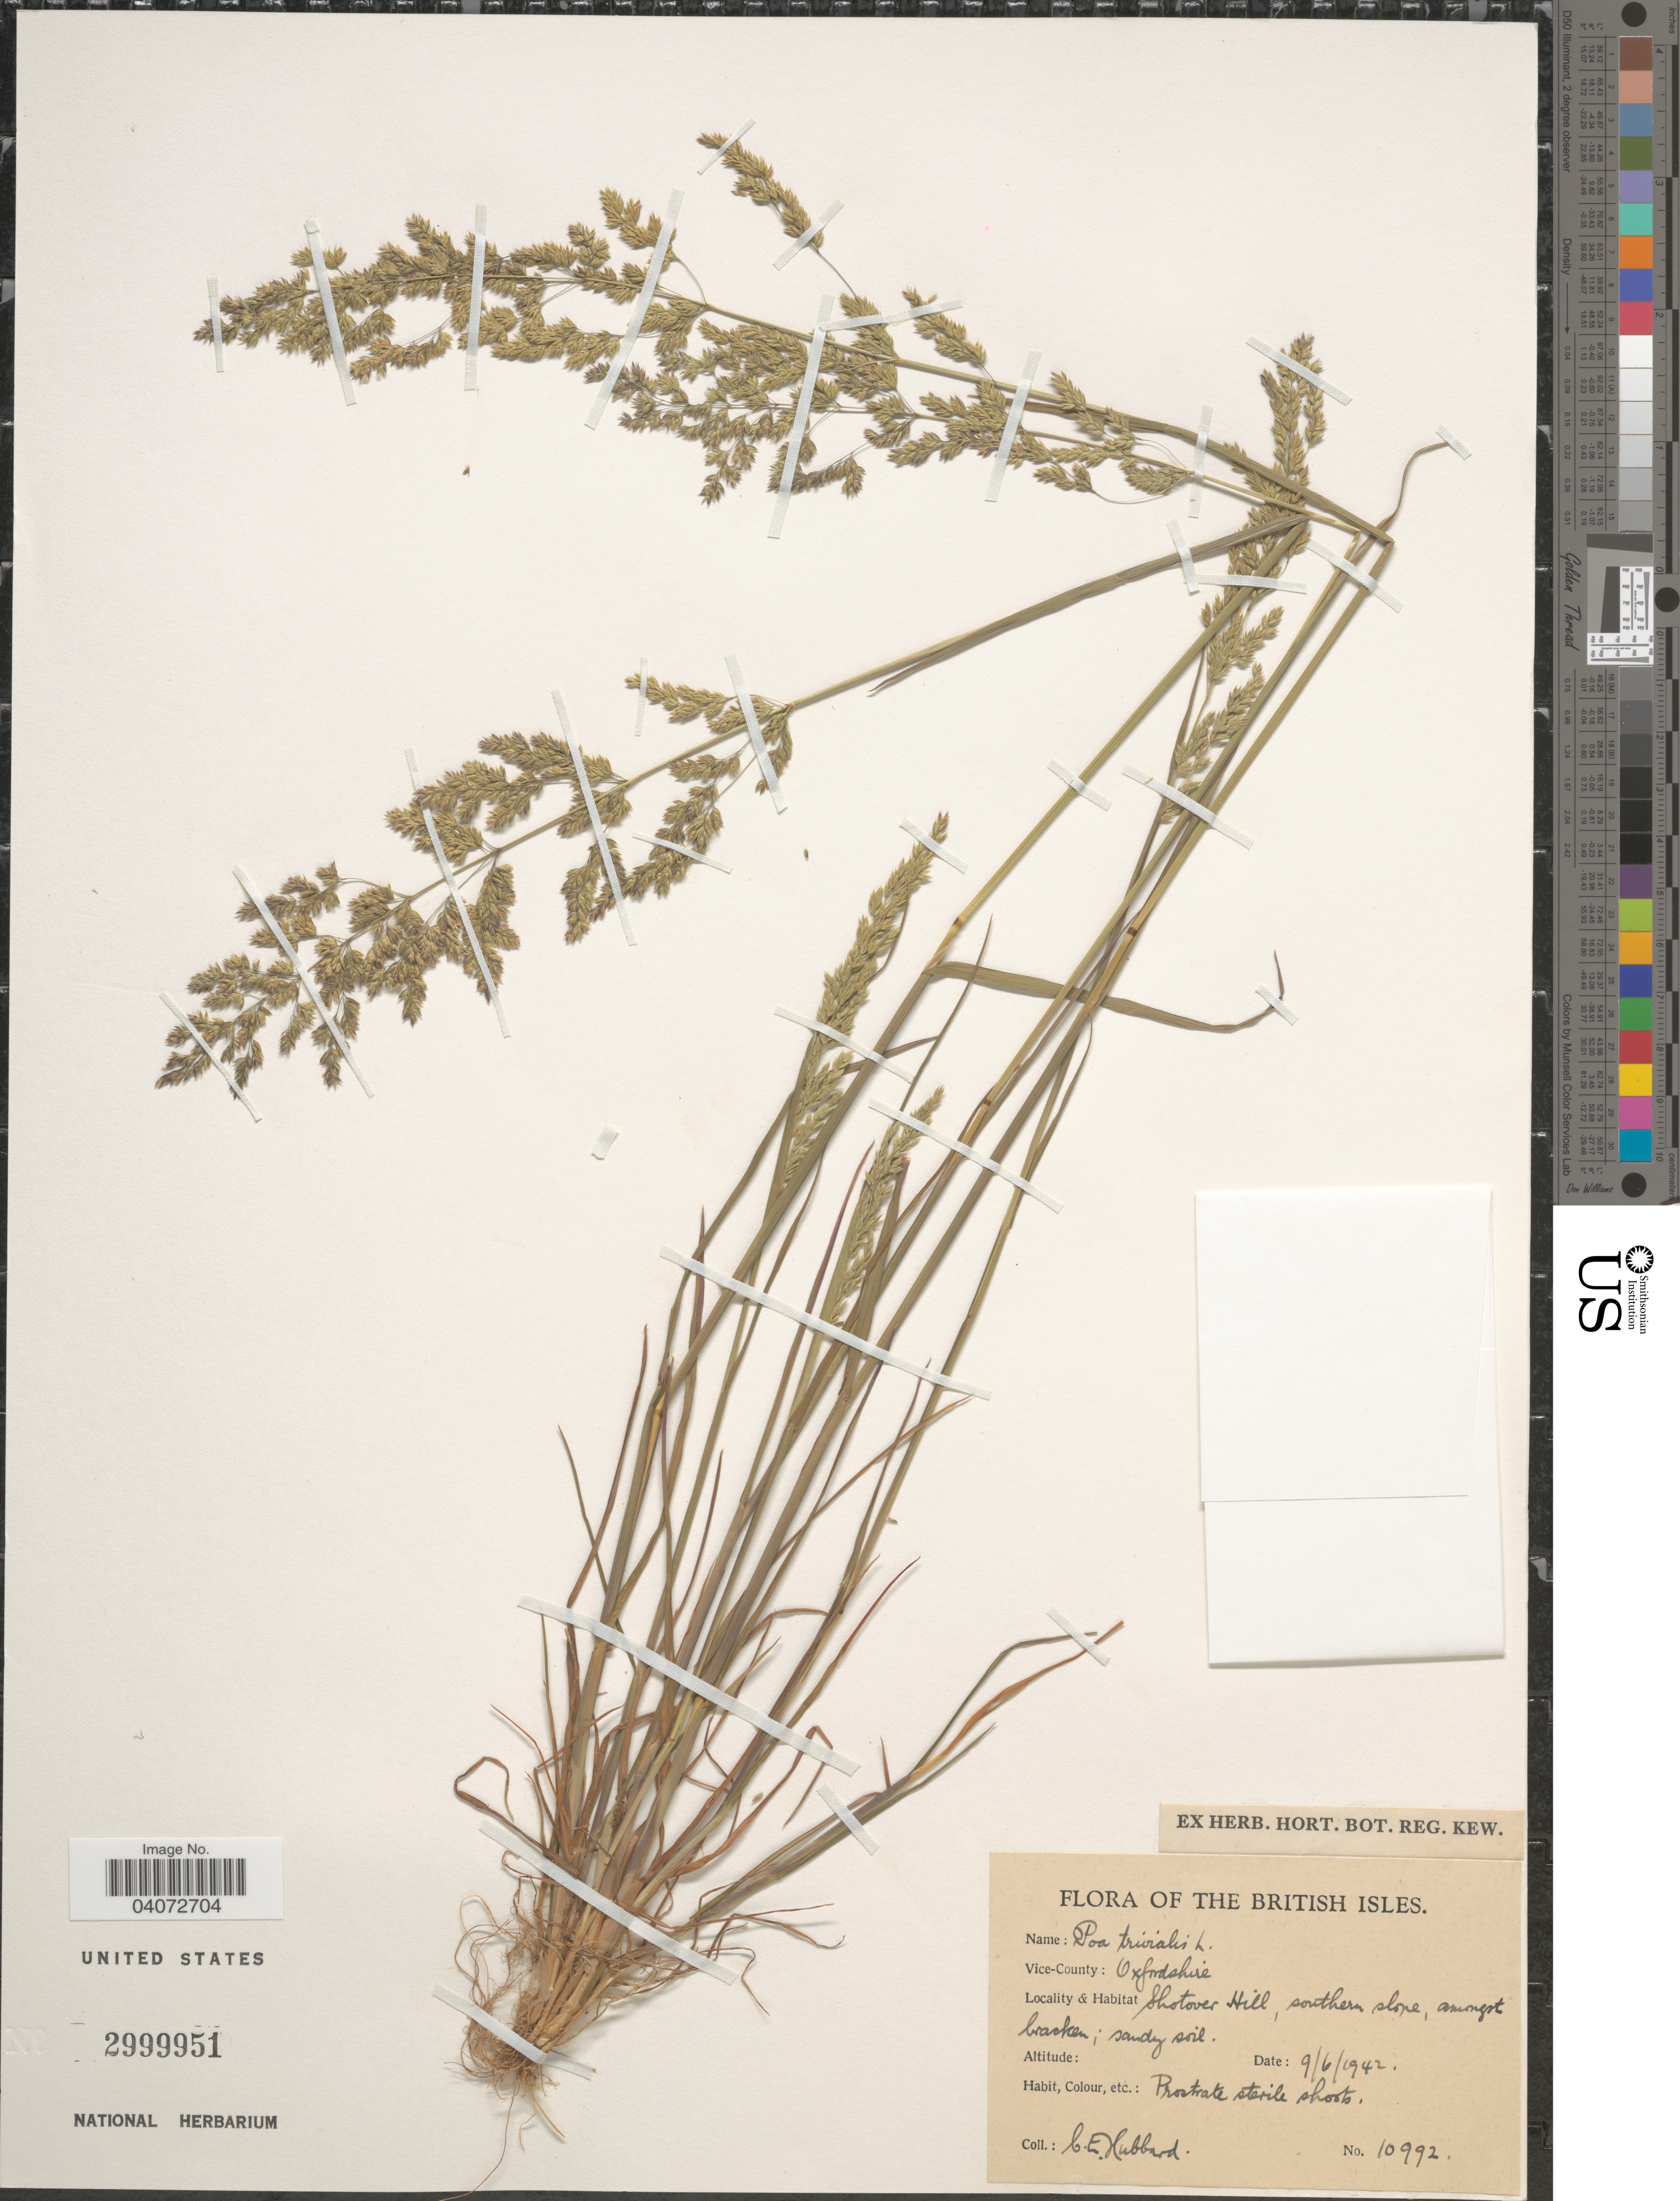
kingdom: Plantae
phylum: Tracheophyta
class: Liliopsida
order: Poales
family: Poaceae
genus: Poa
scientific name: Poa trivialis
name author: L.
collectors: C. E. Hubbard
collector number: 10992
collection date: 1942-06-09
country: United Kingdom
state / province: England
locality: The British Isles. Vice-County: Oxfordshire. Shotover Hill, southern slope.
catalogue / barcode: US 2999951